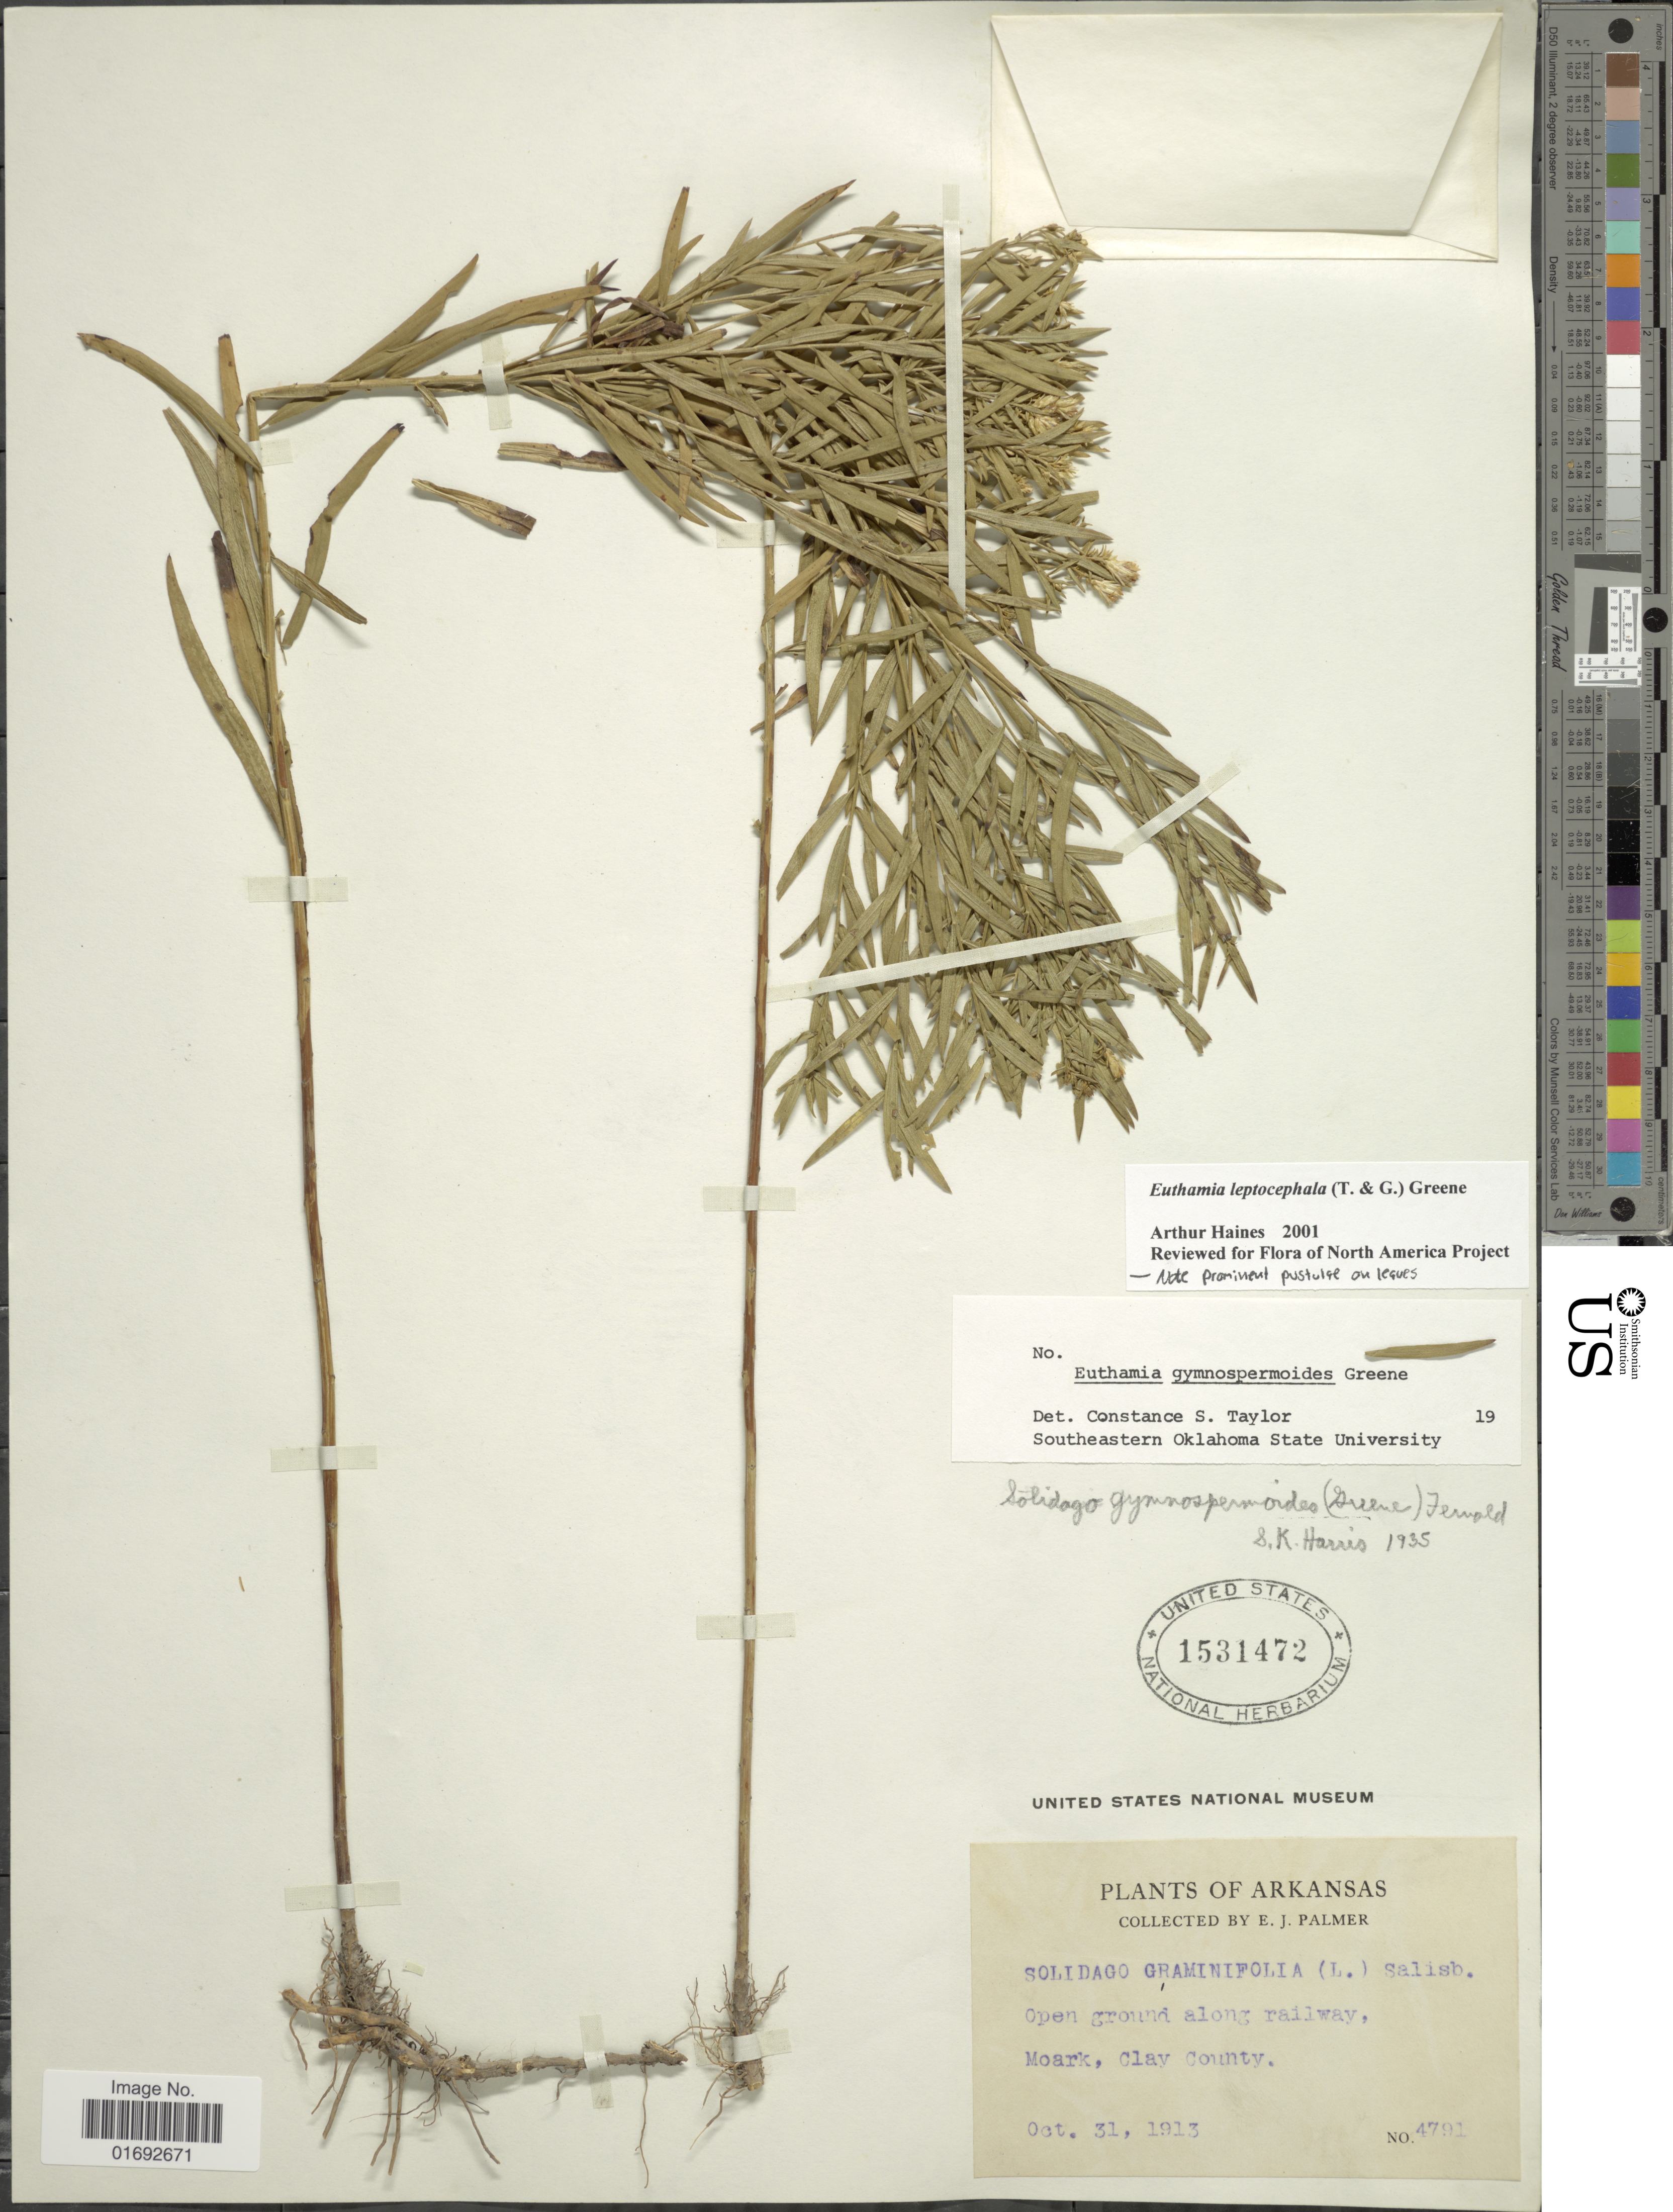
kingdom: Plantae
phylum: Tracheophyta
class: Magnoliopsida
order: Asterales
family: Asteraceae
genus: Euthamia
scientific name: Euthamia leptocephala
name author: (Torr. & A. Gray) Greene ex Porter & Britton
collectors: E. J. Palmer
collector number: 4791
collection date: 1913-10-31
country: United States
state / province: Arkansas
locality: Moark, Clay County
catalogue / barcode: US 1531472